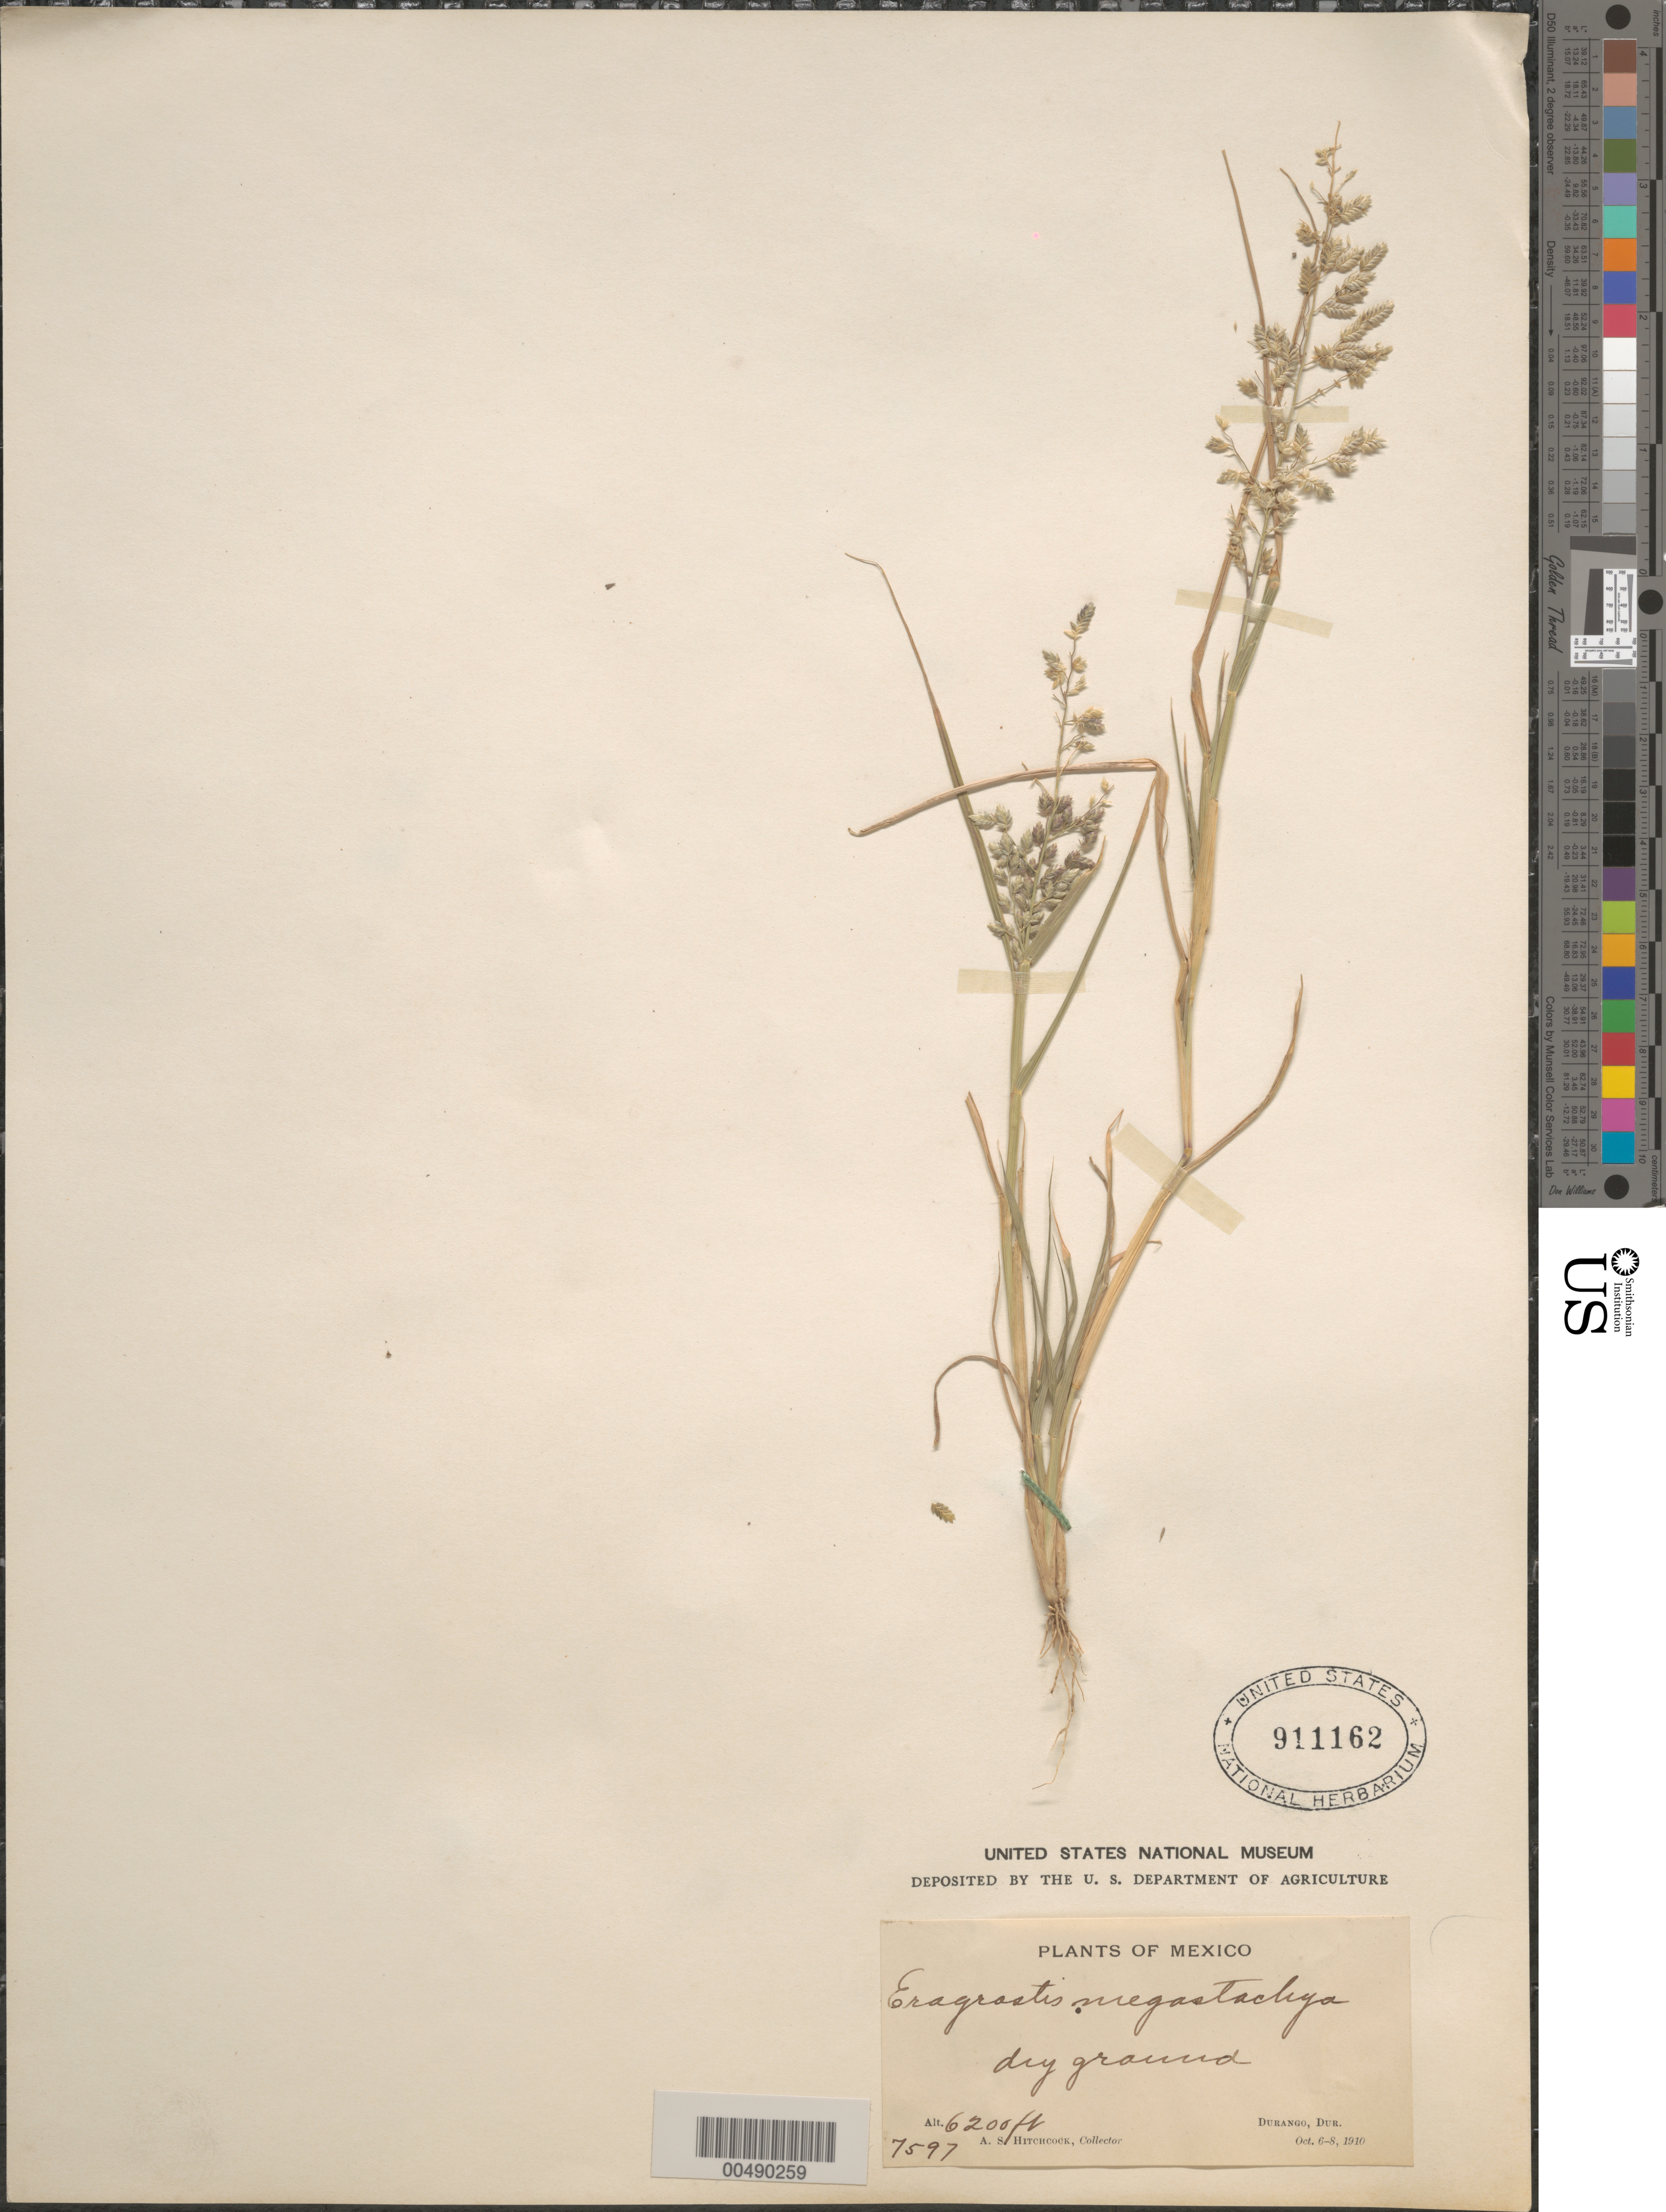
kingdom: Plantae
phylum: Tracheophyta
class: Liliopsida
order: Poales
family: Poaceae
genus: Eragrostis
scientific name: Eragrostis cilianensis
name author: (Bellardi) Vignolo ex Janch.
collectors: A. S. Hitchcock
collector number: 7597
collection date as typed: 6 Oct 1910 to 8 Oct 1910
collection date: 1910-10-06/1910-10-08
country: Mexico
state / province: Durango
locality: Durango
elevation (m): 1890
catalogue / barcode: US 911162